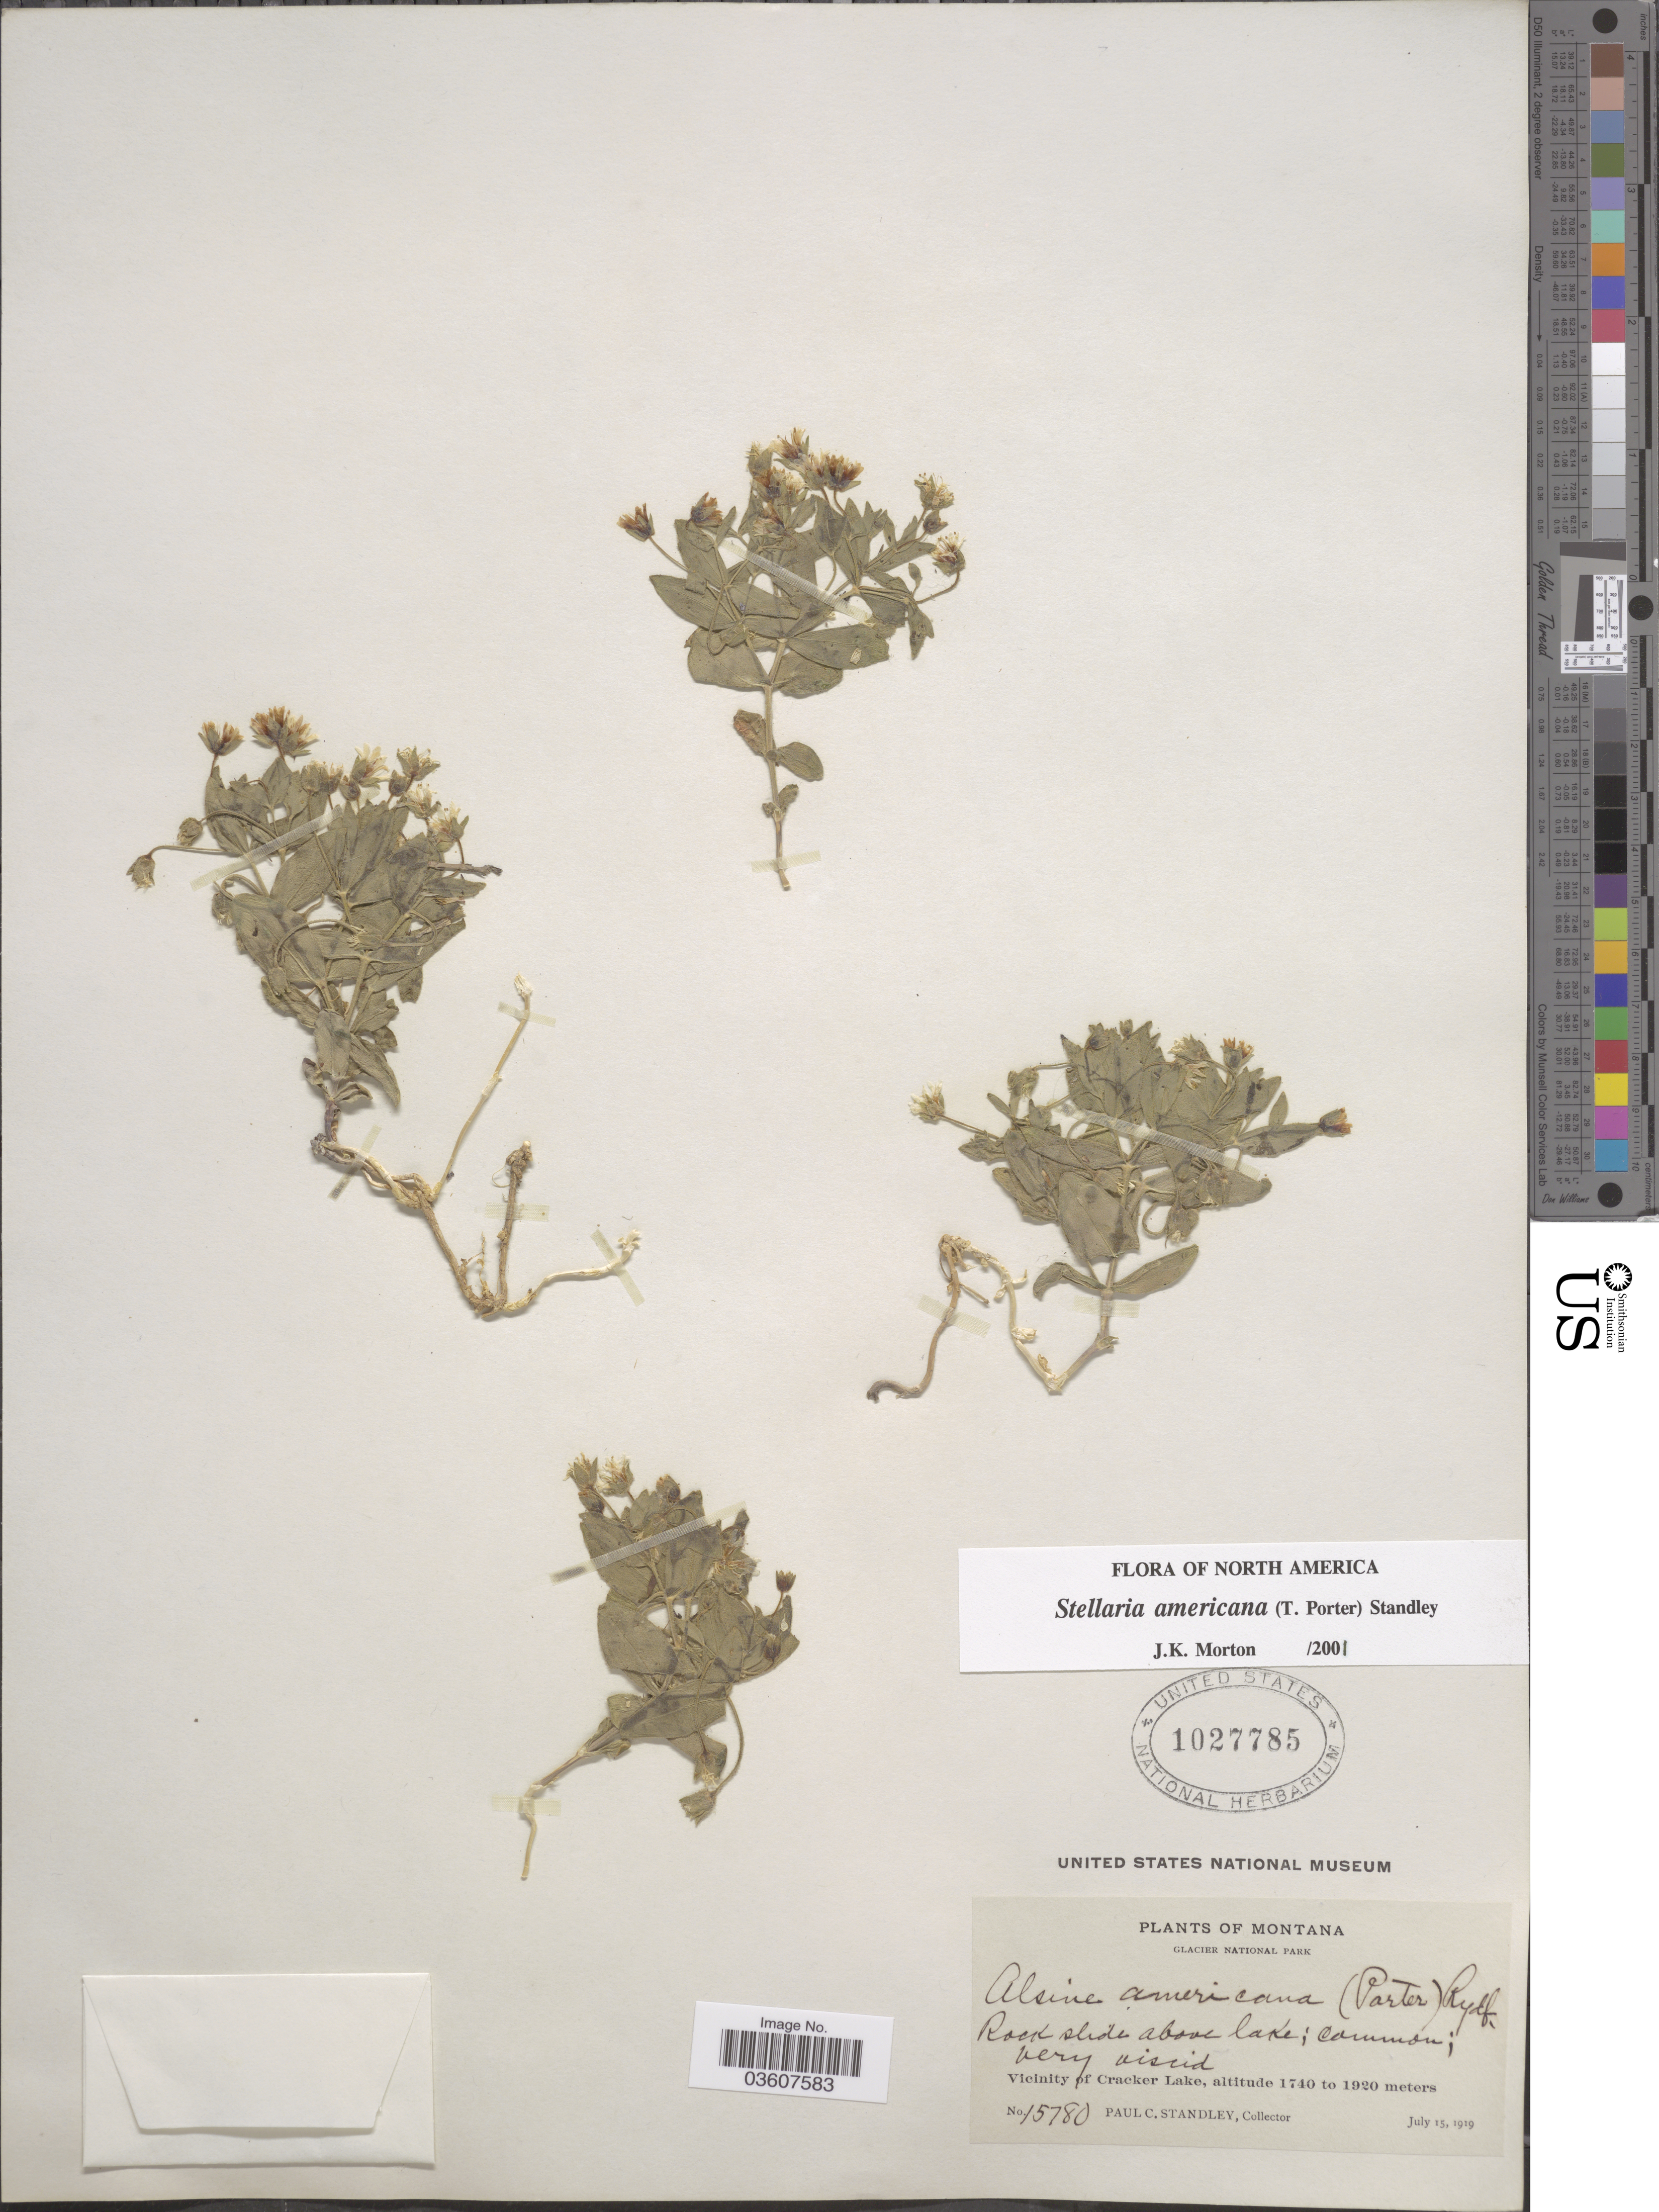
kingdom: Plantae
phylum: Tracheophyta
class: Magnoliopsida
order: Caryophyllales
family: Caryophyllaceae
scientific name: Hesperostellaria americana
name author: (Porter ex B.L. Rob.) Gang Yao et al.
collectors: P. C. Standley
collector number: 15780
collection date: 1919-07-15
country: United States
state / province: Montana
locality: Glacier National Park. Vicinity of Crater Lake. Rock slide above lake.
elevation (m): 1740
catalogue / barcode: US 1027785